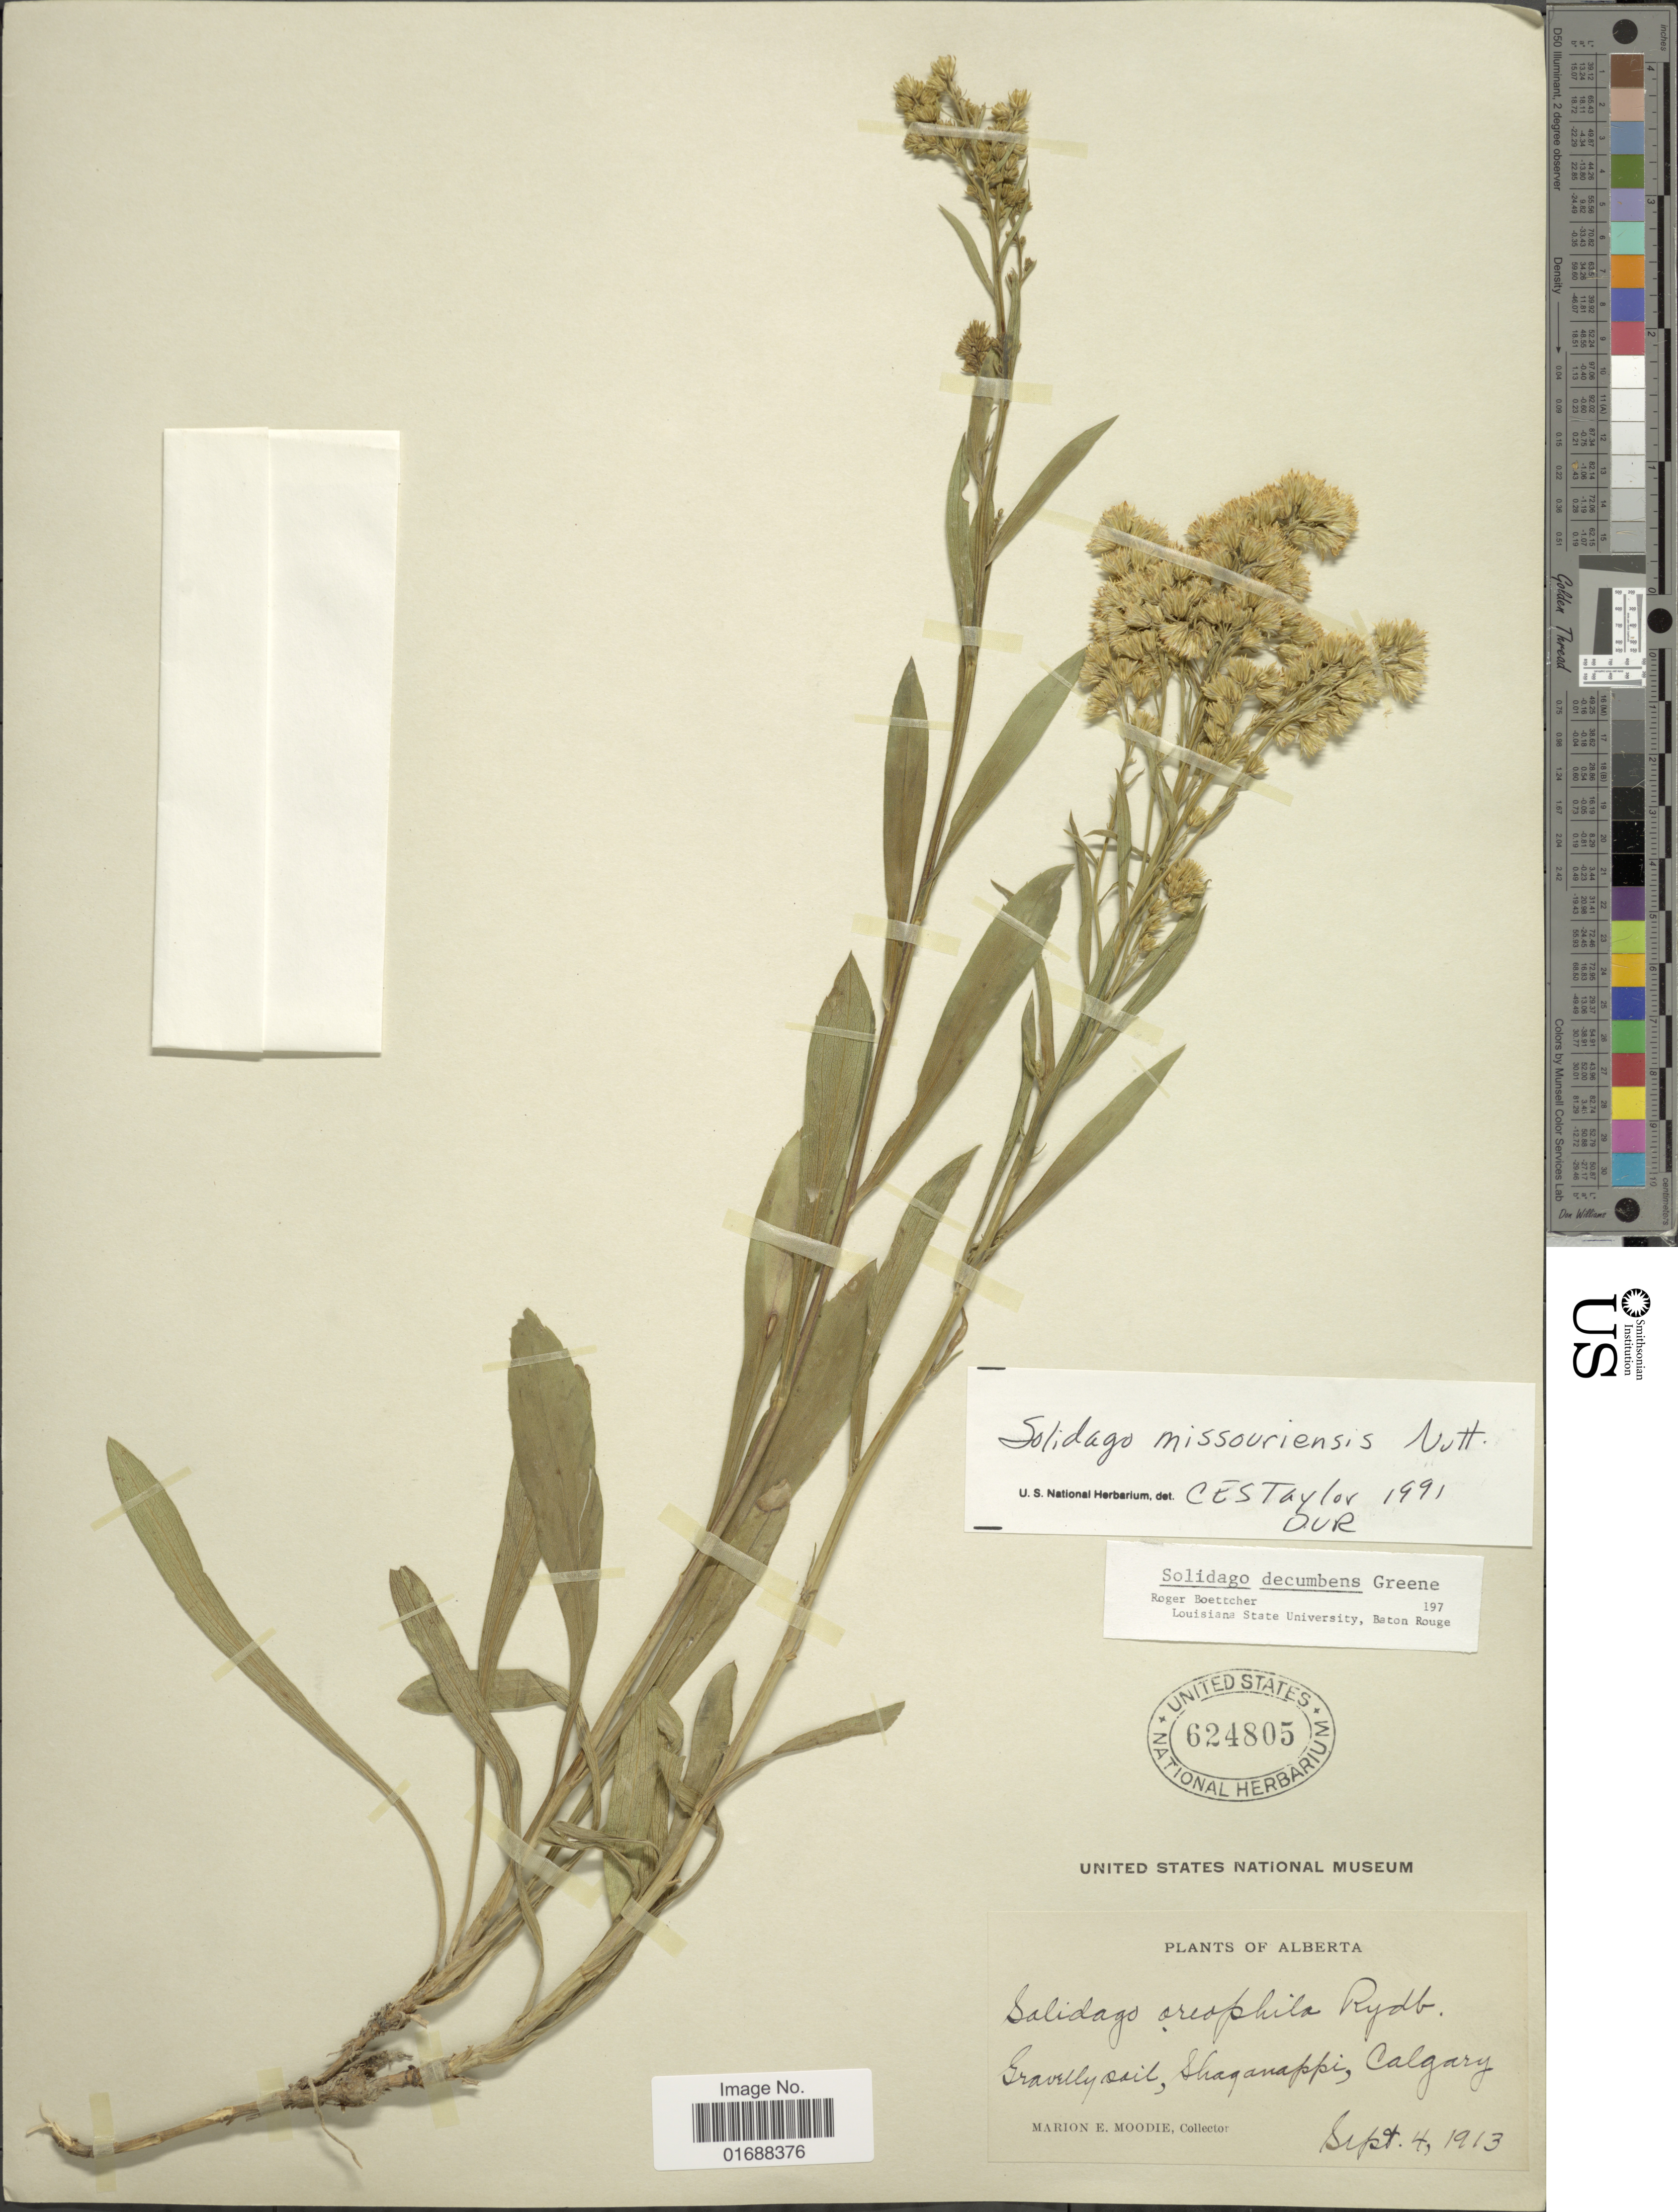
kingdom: Plantae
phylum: Tracheophyta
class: Magnoliopsida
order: Asterales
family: Asteraceae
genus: Solidago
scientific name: Solidago missouriensis var. missouriensis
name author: Nutt.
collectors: M. E. Moodie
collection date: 1913-09-04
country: Canada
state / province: Alberta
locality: Alberta, Shahanappi, Calgary.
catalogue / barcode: US 624805